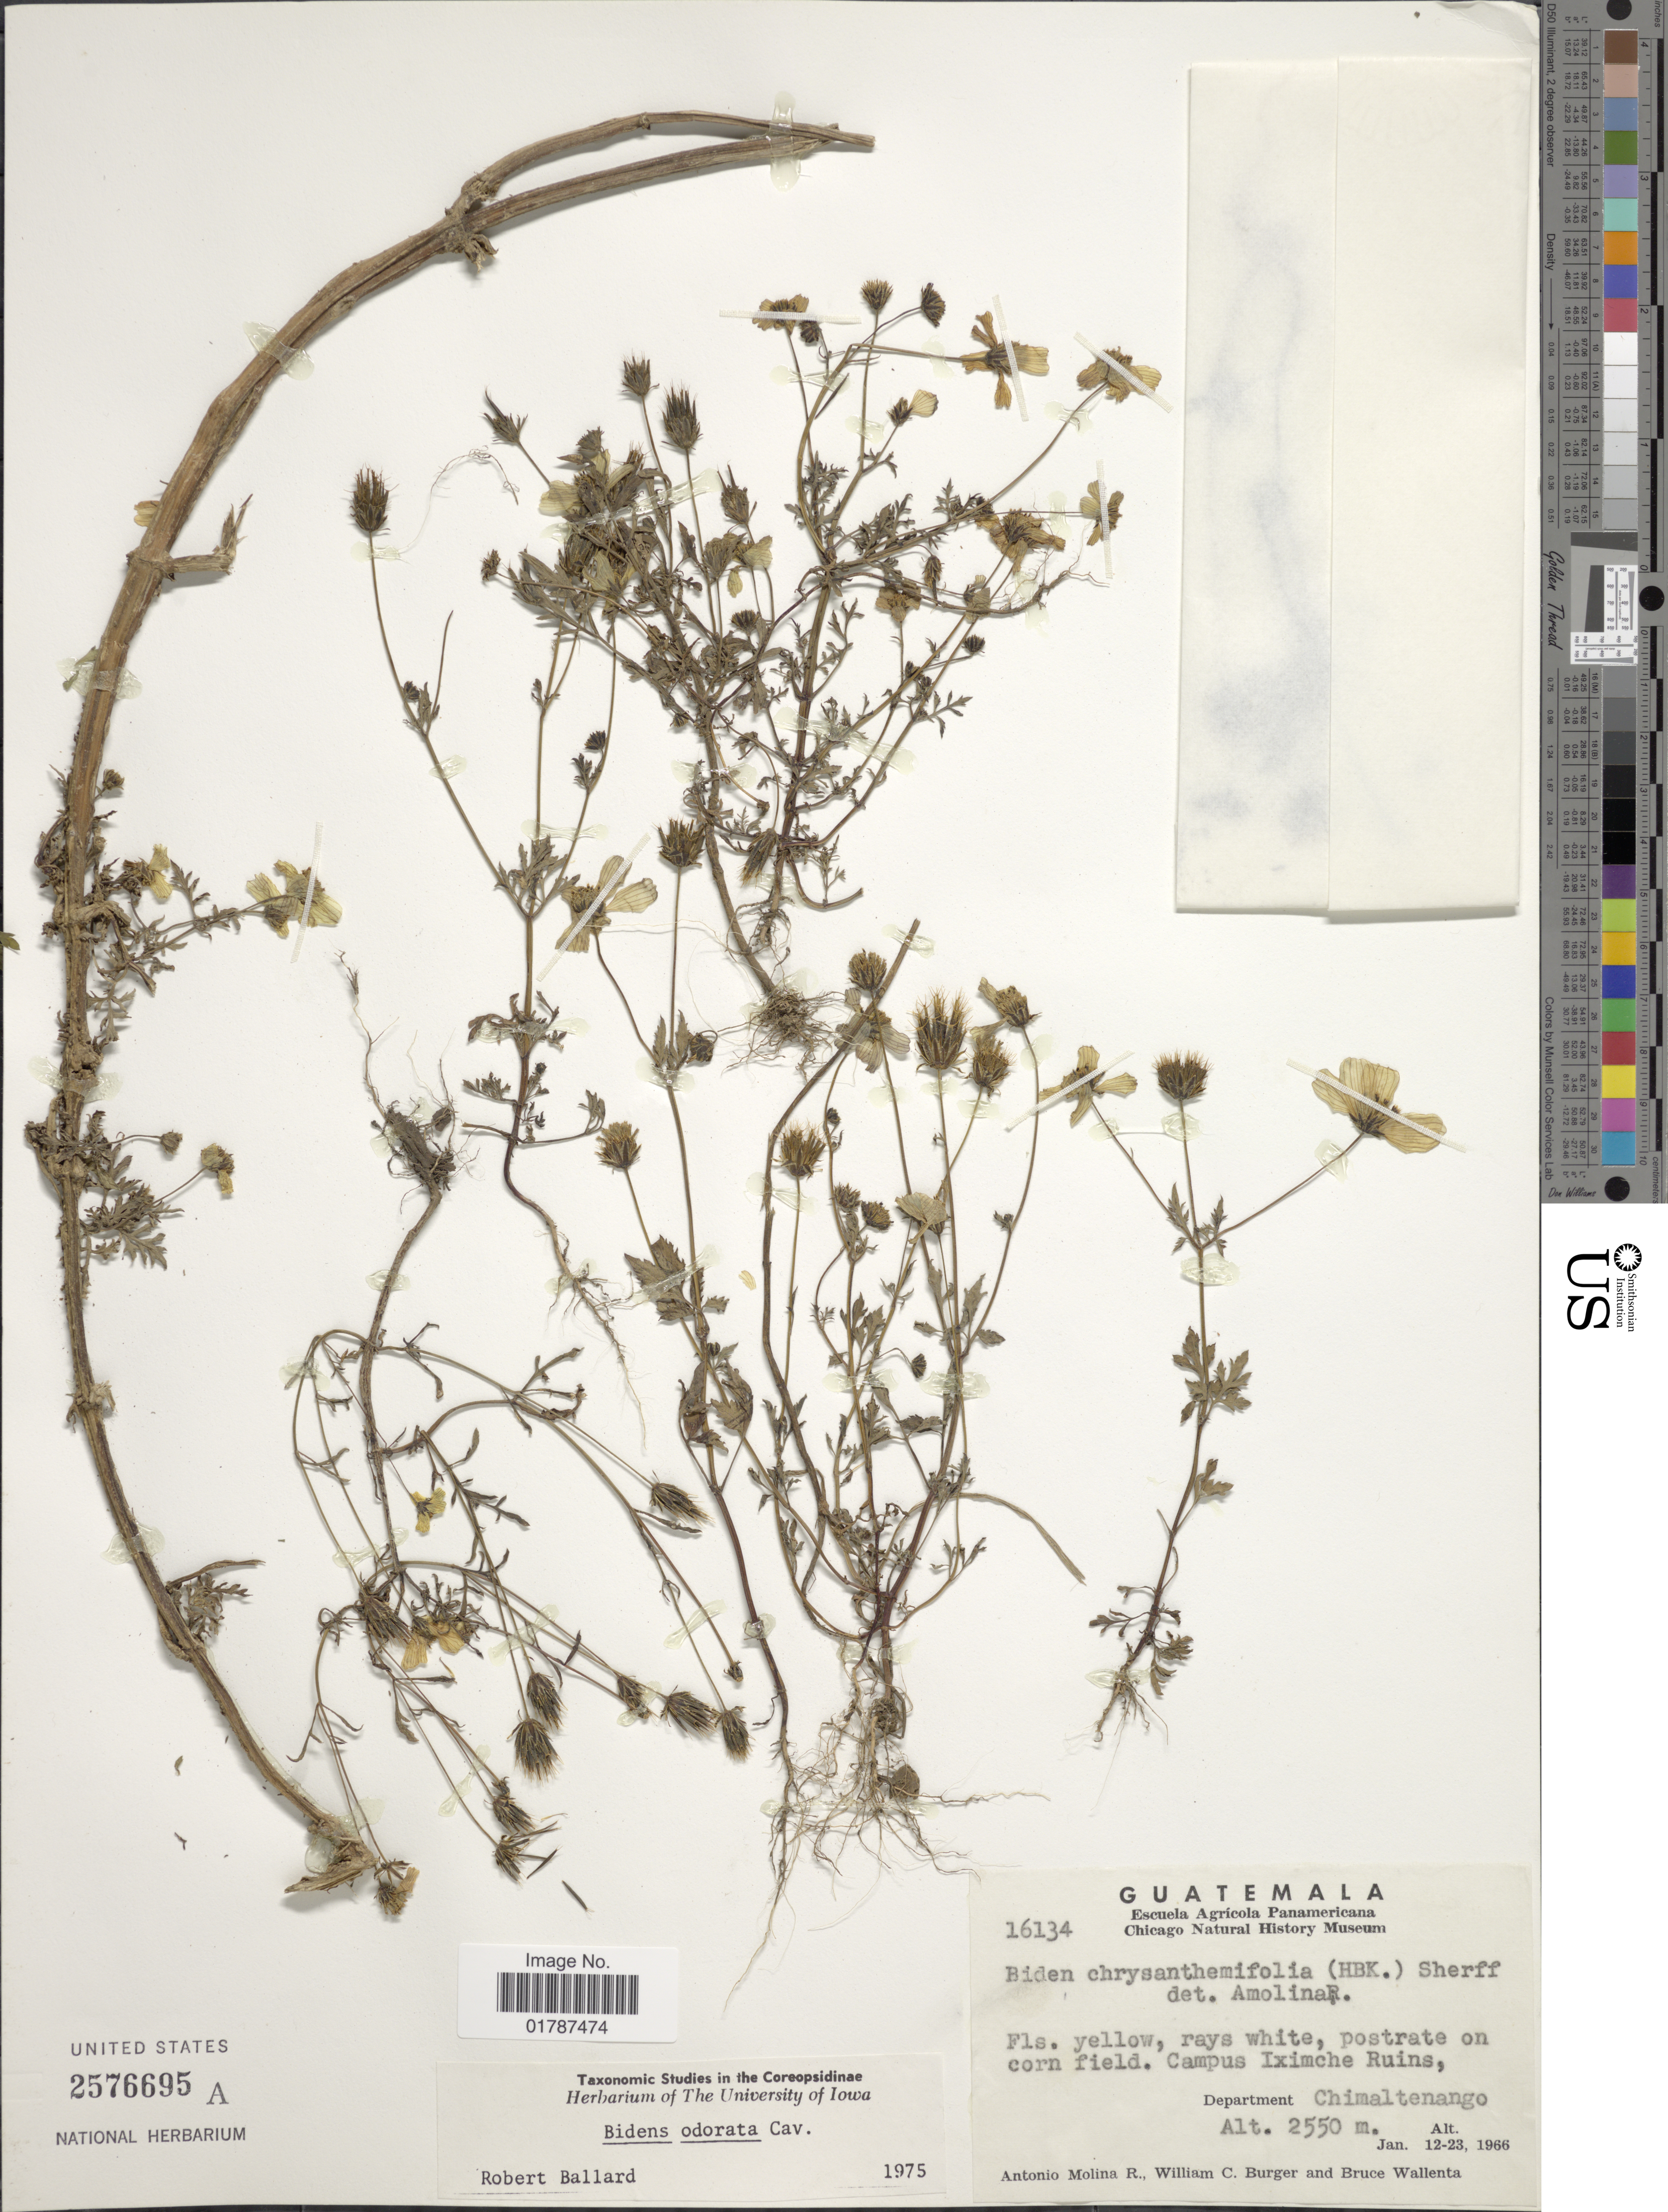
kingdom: Plantae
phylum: Tracheophyta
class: Magnoliopsida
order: Asterales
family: Asteraceae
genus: Bidens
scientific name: Bidens odorata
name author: Cav.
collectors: A. Molina R., W. Burger & B. Wallenta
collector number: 16134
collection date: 1966-01-12/1966-01-23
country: Guatemala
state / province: Chimaltenango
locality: Campus Iximche Ruins, Department Chimaltenango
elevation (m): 2550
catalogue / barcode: US 2576695A